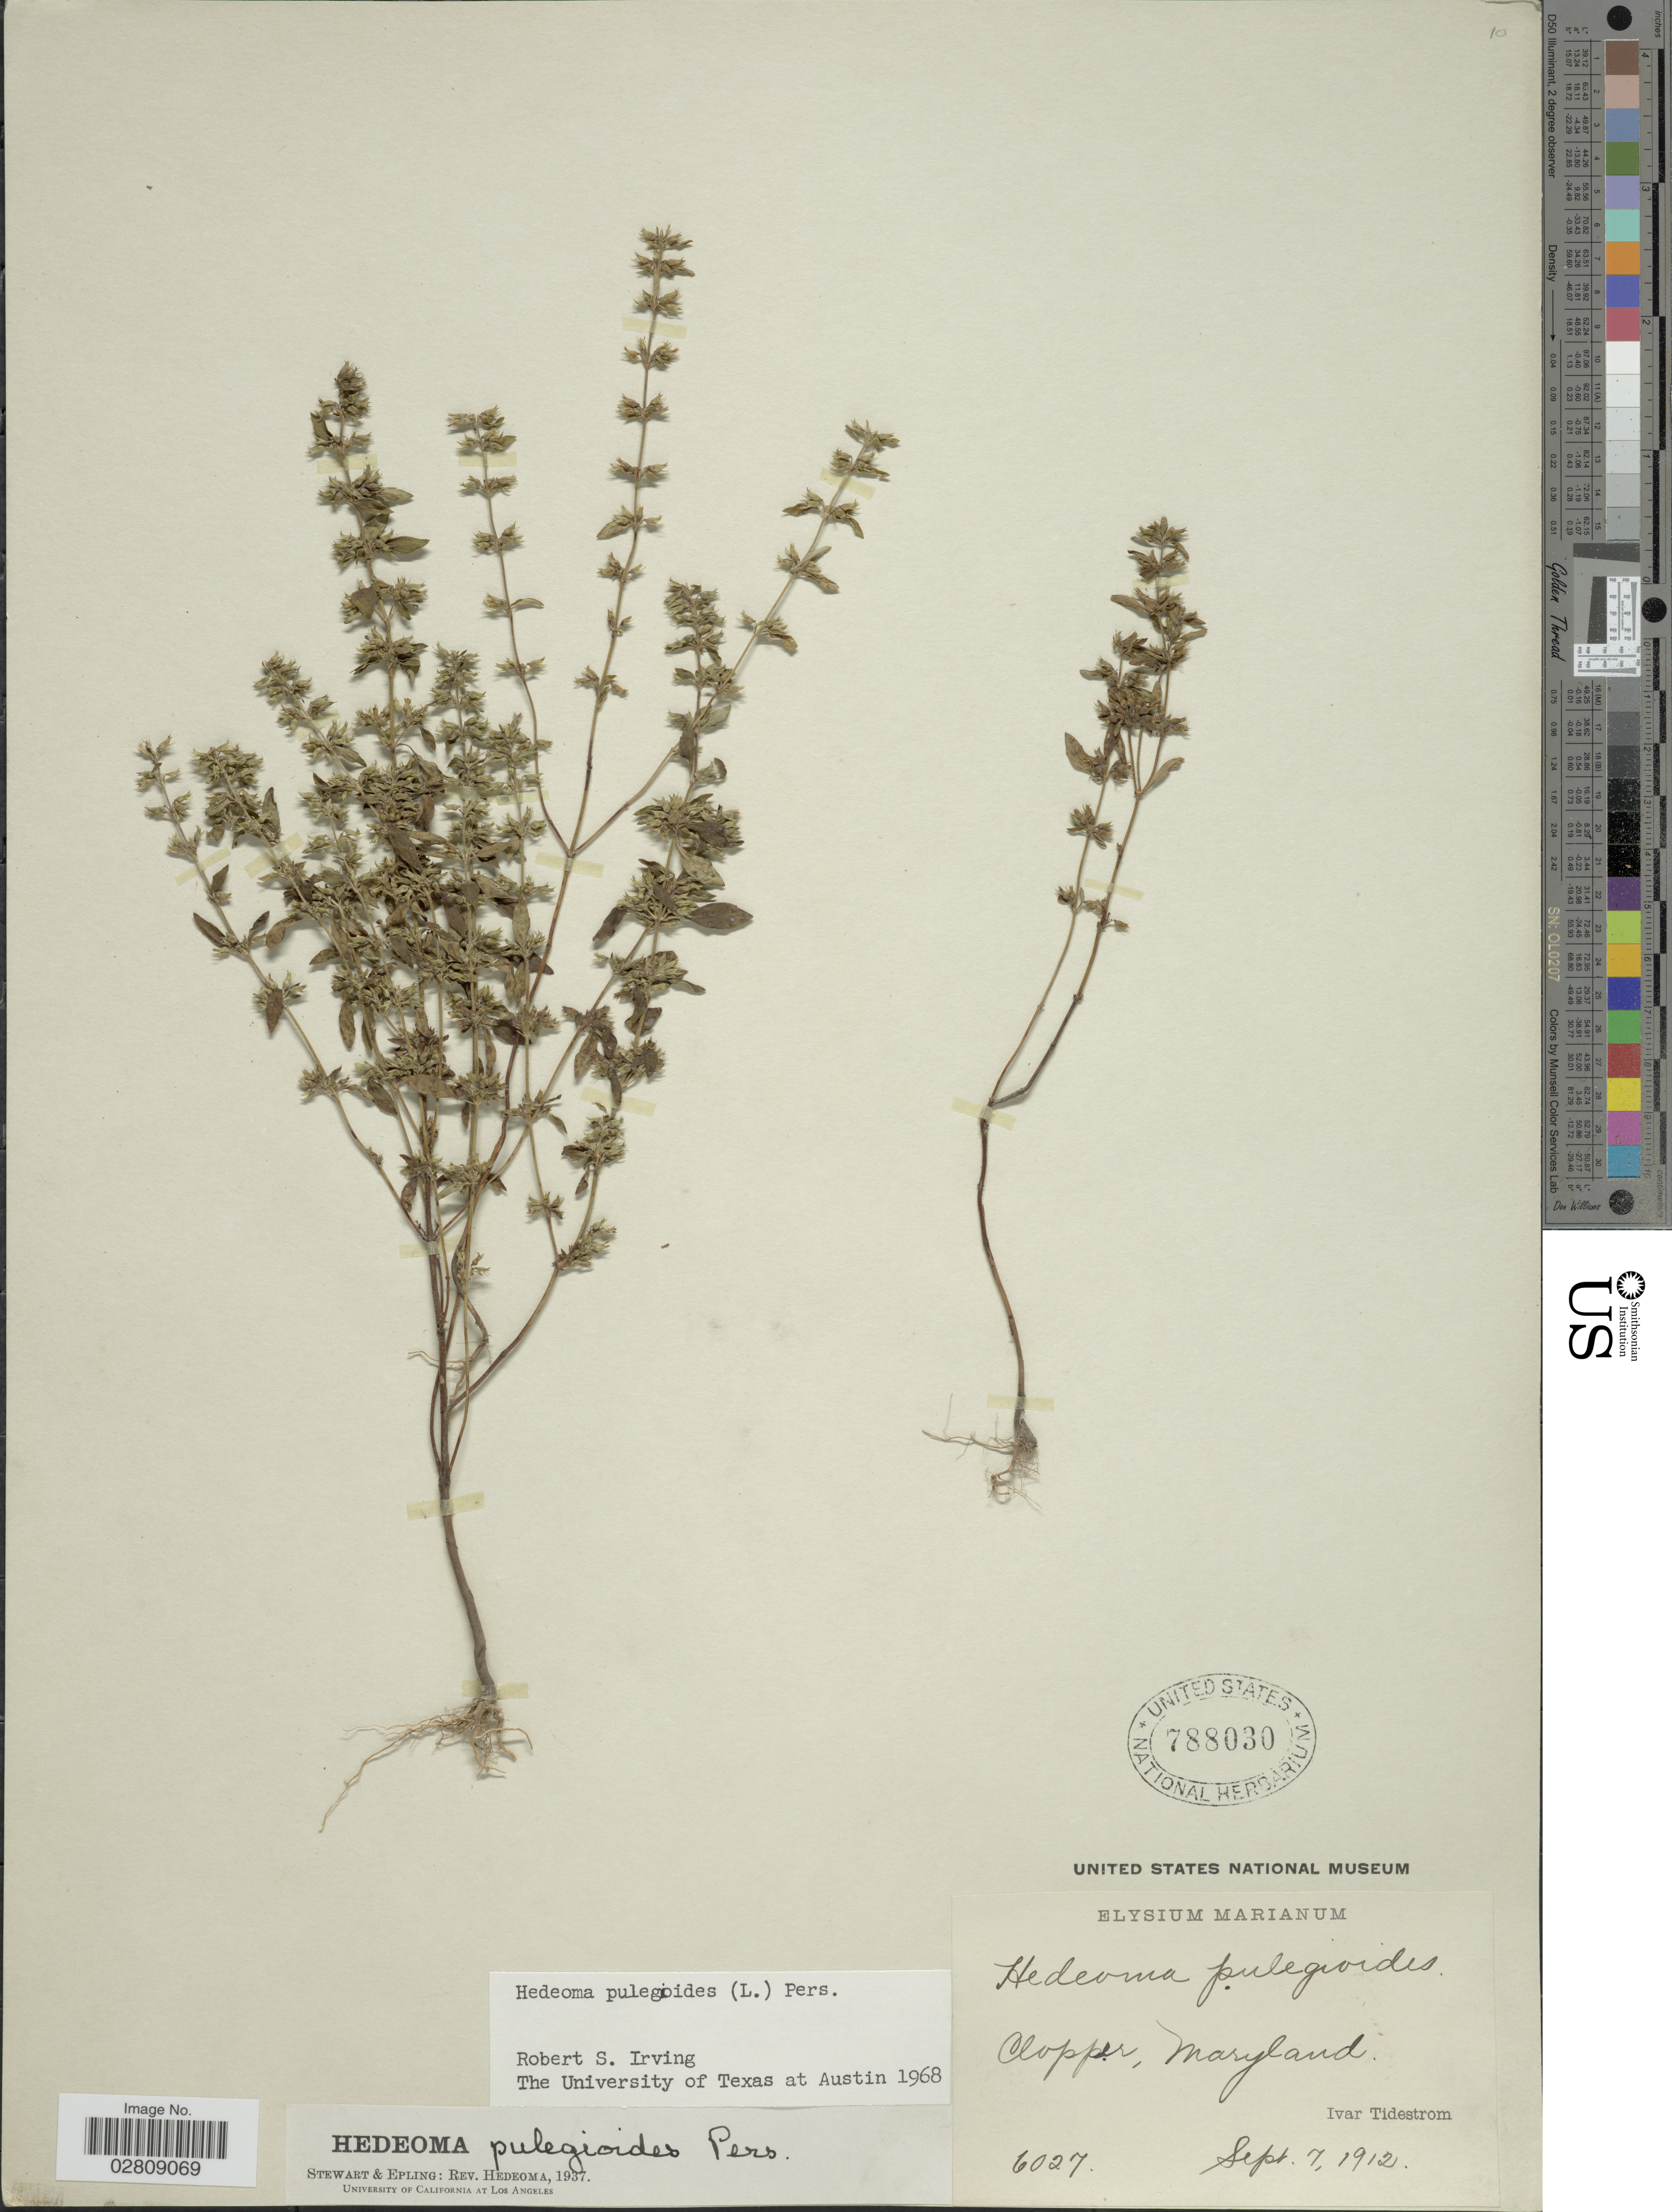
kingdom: Plantae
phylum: Tracheophyta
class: Magnoliopsida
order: Lamiales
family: Lamiaceae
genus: Hedeoma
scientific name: Hedeoma pulegioides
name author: (L.) Pers.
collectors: I. F. Tidestrom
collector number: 6027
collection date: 1912-09-07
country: United States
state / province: Maryland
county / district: Montgomery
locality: Clopper.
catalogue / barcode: US 788030